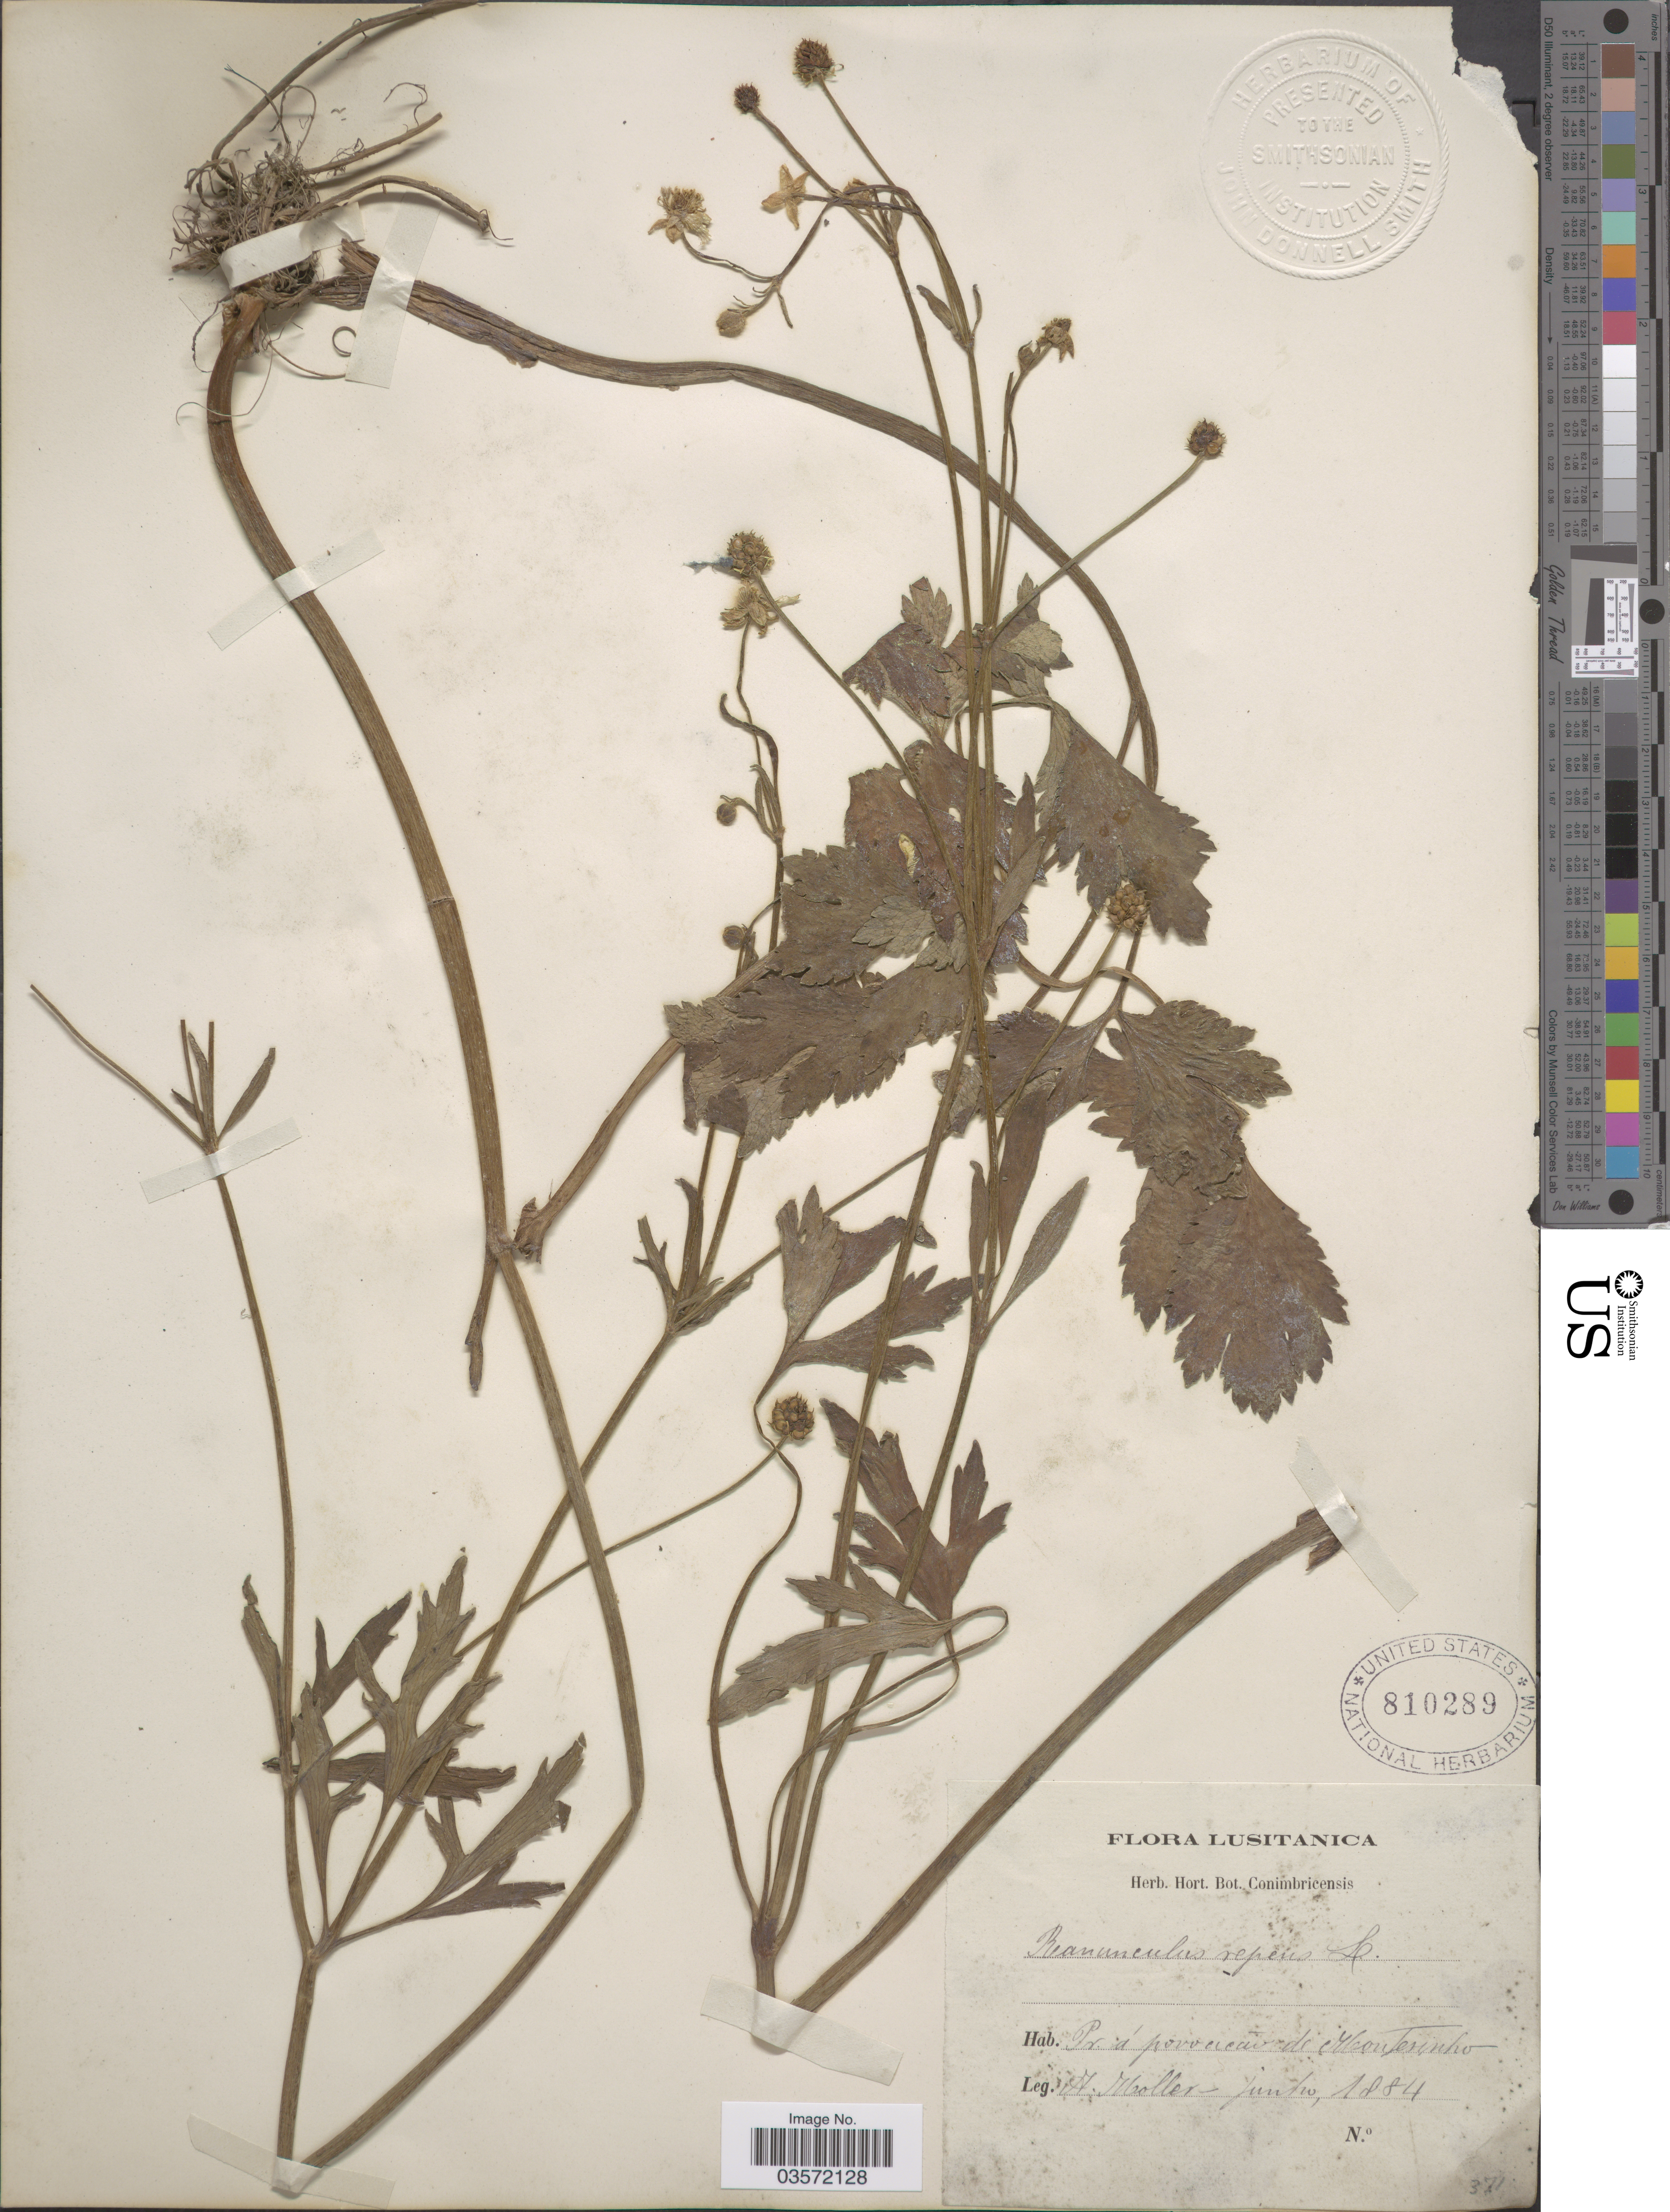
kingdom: Plantae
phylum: Tracheophyta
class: Magnoliopsida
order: Ranunculales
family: Ranunculaceae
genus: Ranunculus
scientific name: Ranunculus repens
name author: L.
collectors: A. Moller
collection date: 1884-06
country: Portugal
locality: Lusitanica. Pr. á pov [illegible text] de Montesinho.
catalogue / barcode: US 810289